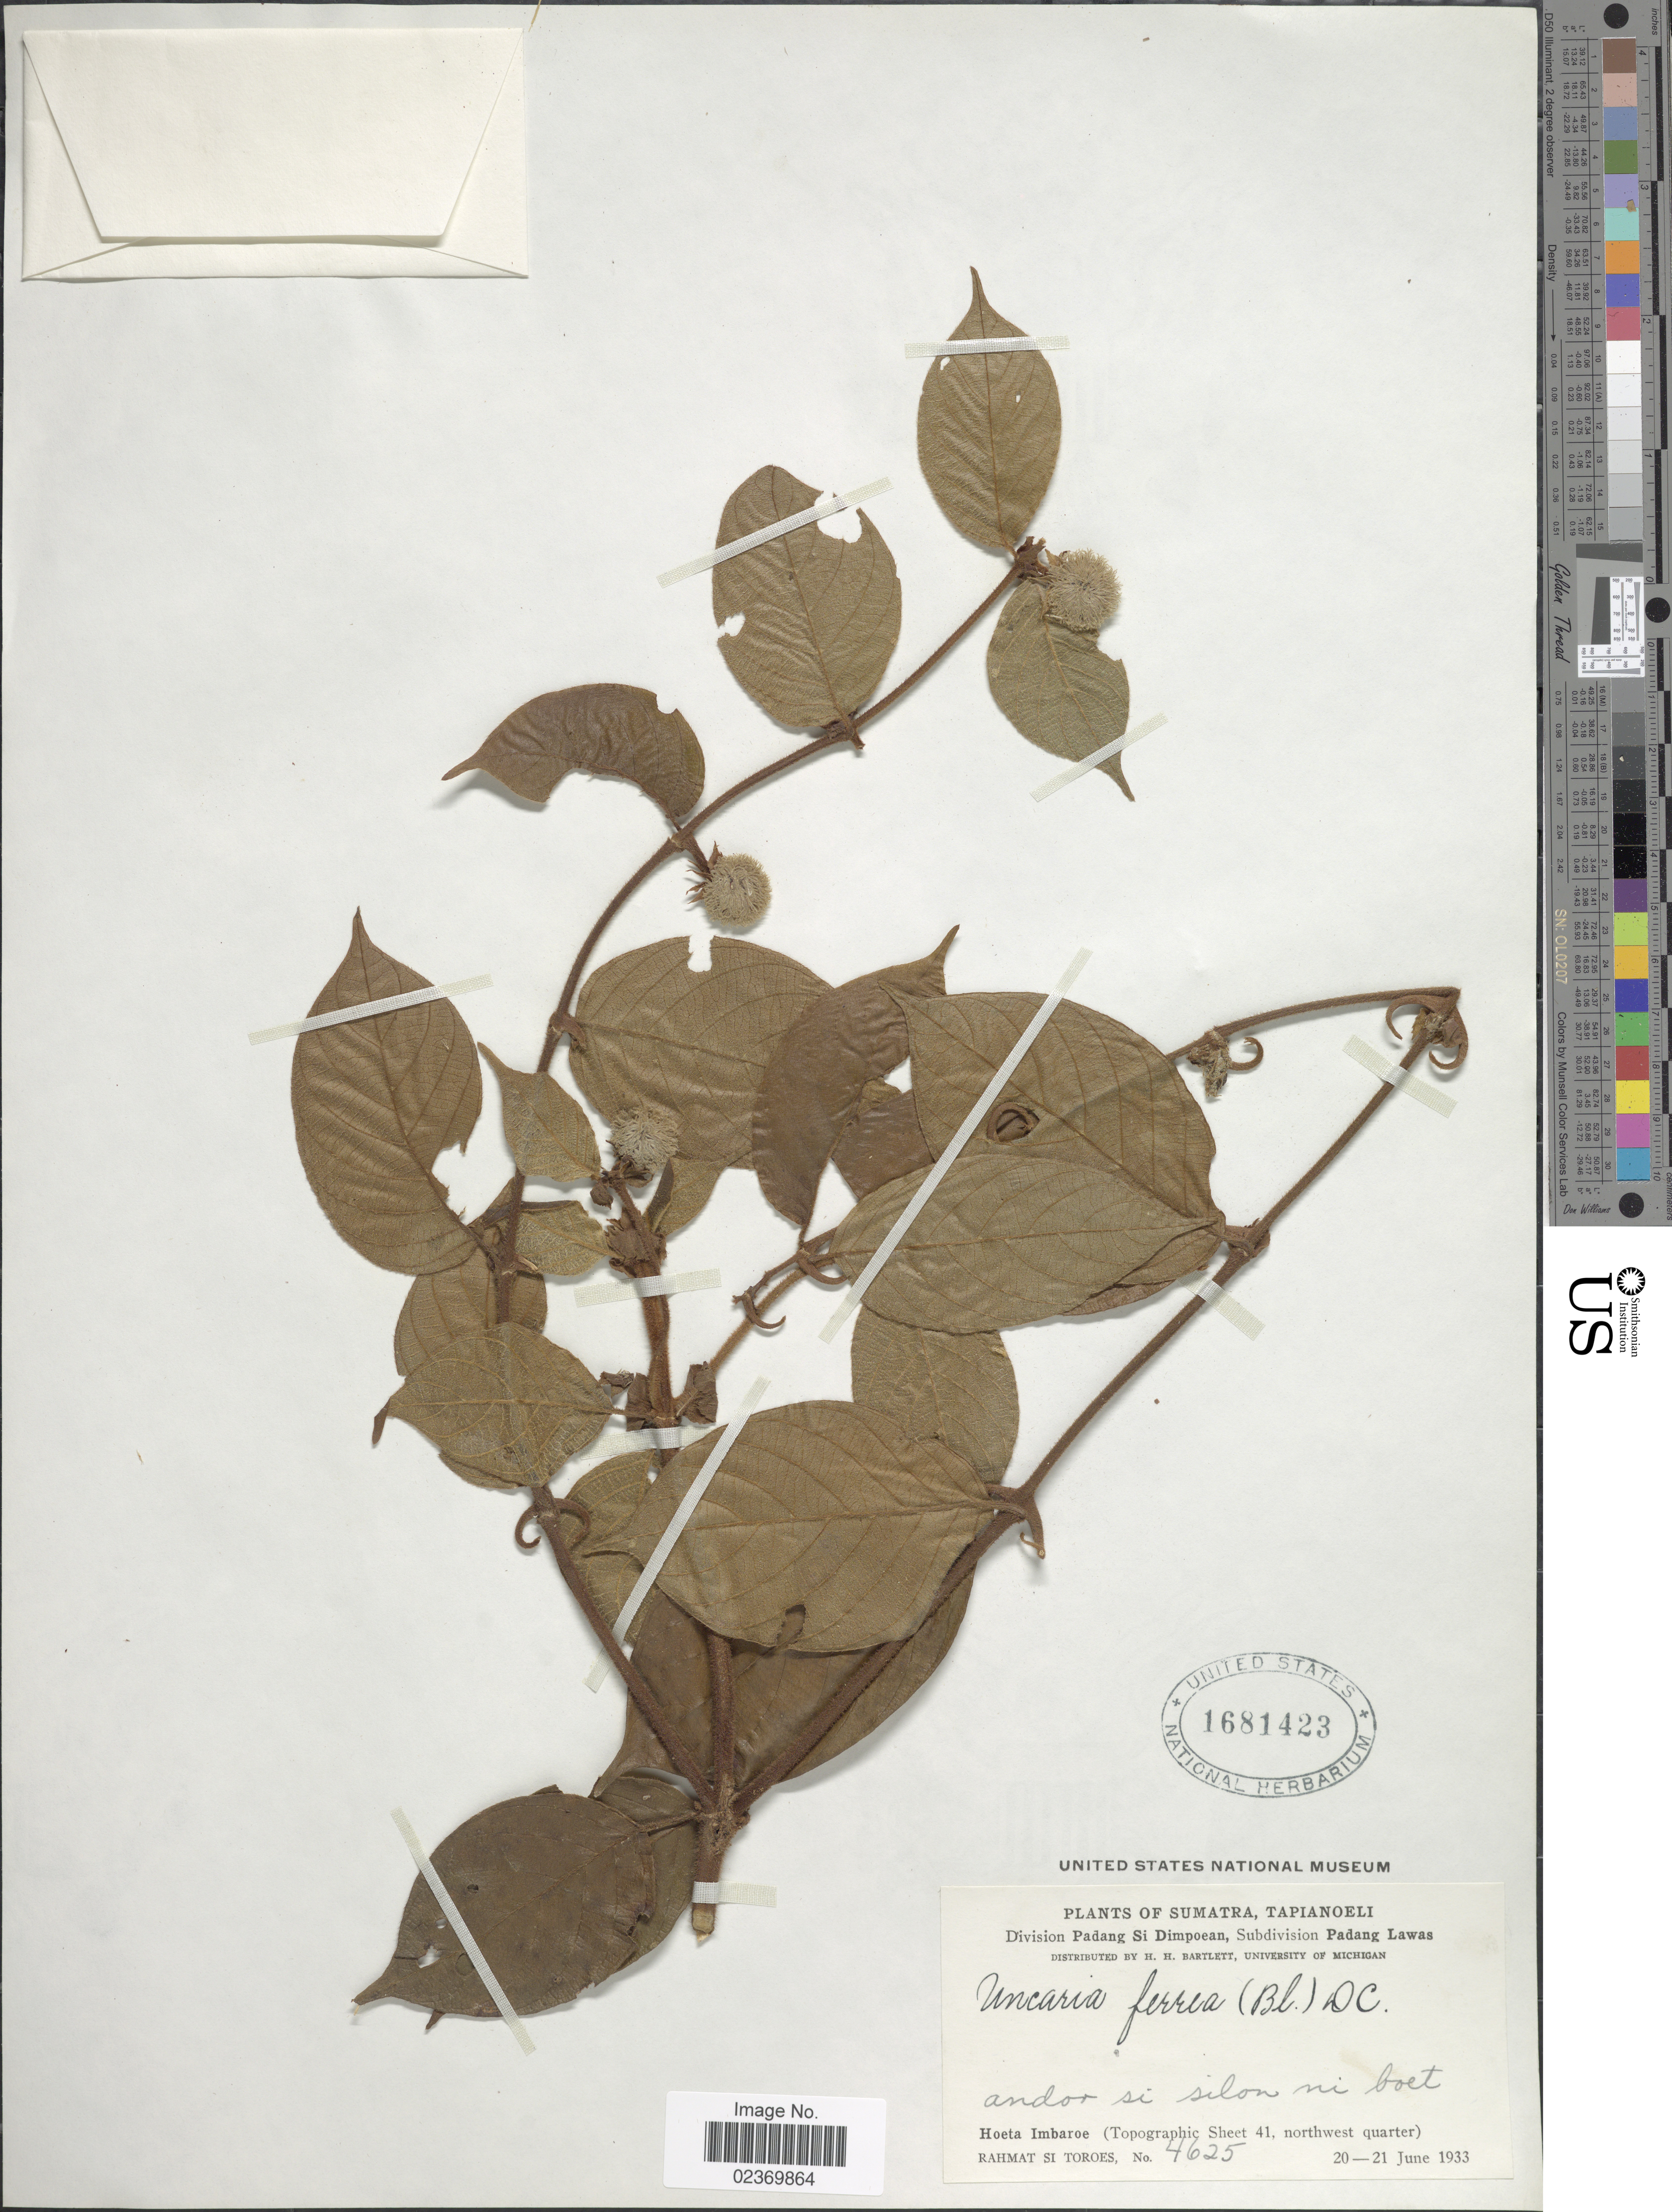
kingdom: Plantae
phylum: Tracheophyta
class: Magnoliopsida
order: Gentianales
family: Rubiaceae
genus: Uncaria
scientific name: Uncaria ferrea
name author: (Blume) DC.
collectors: Rahmat Si Boeea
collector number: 4625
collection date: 1933-06-20/1933-06-21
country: Indonesia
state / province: Sumatra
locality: Tapianoeli. Division Padang Si Dimpoean, Subdivision Padang Lawas. Hoeta Imbaroe ( Topographic Sheet 41, northwest quarter)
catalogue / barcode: US 1681423